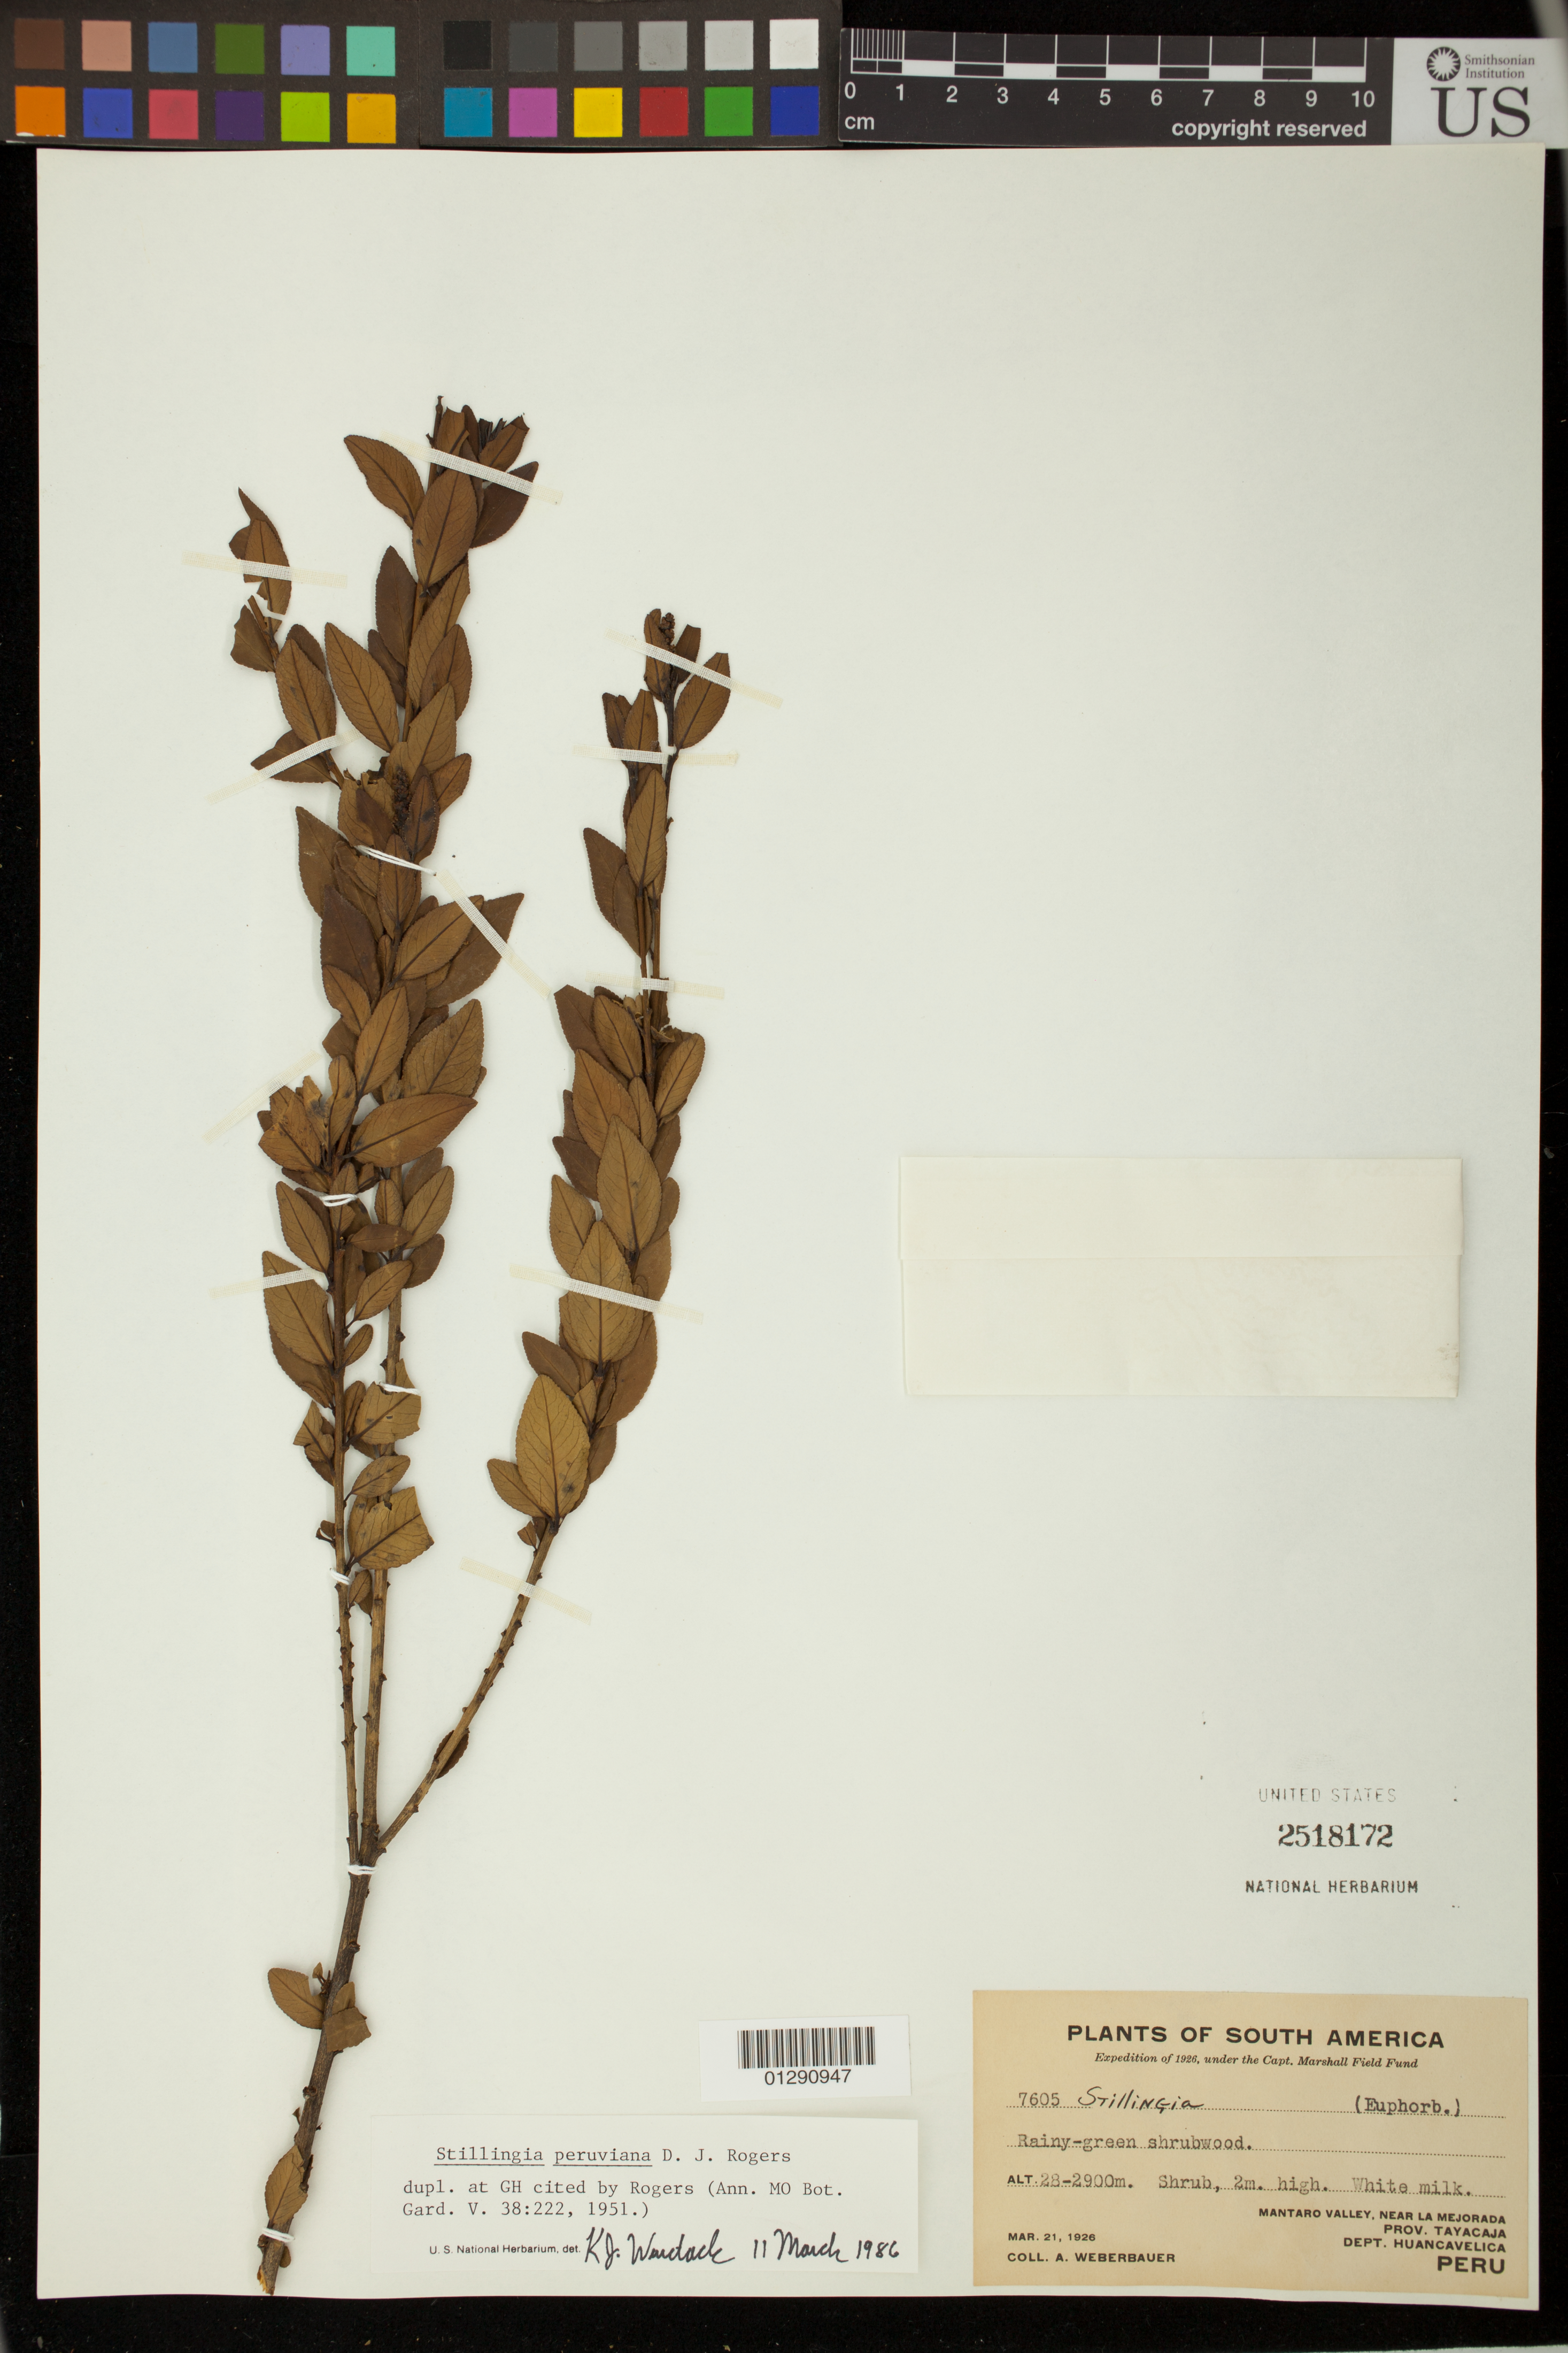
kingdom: Plantae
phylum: Tracheophyta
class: Magnoliopsida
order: Malpighiales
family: Euphorbiaceae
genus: Stillingia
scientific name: Stillingia peruviana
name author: D.J. Rogers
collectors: A. Weberbauer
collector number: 7605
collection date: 1926-03-21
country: Peru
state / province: Junín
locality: Mantaro Valley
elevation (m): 28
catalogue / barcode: US 2518172